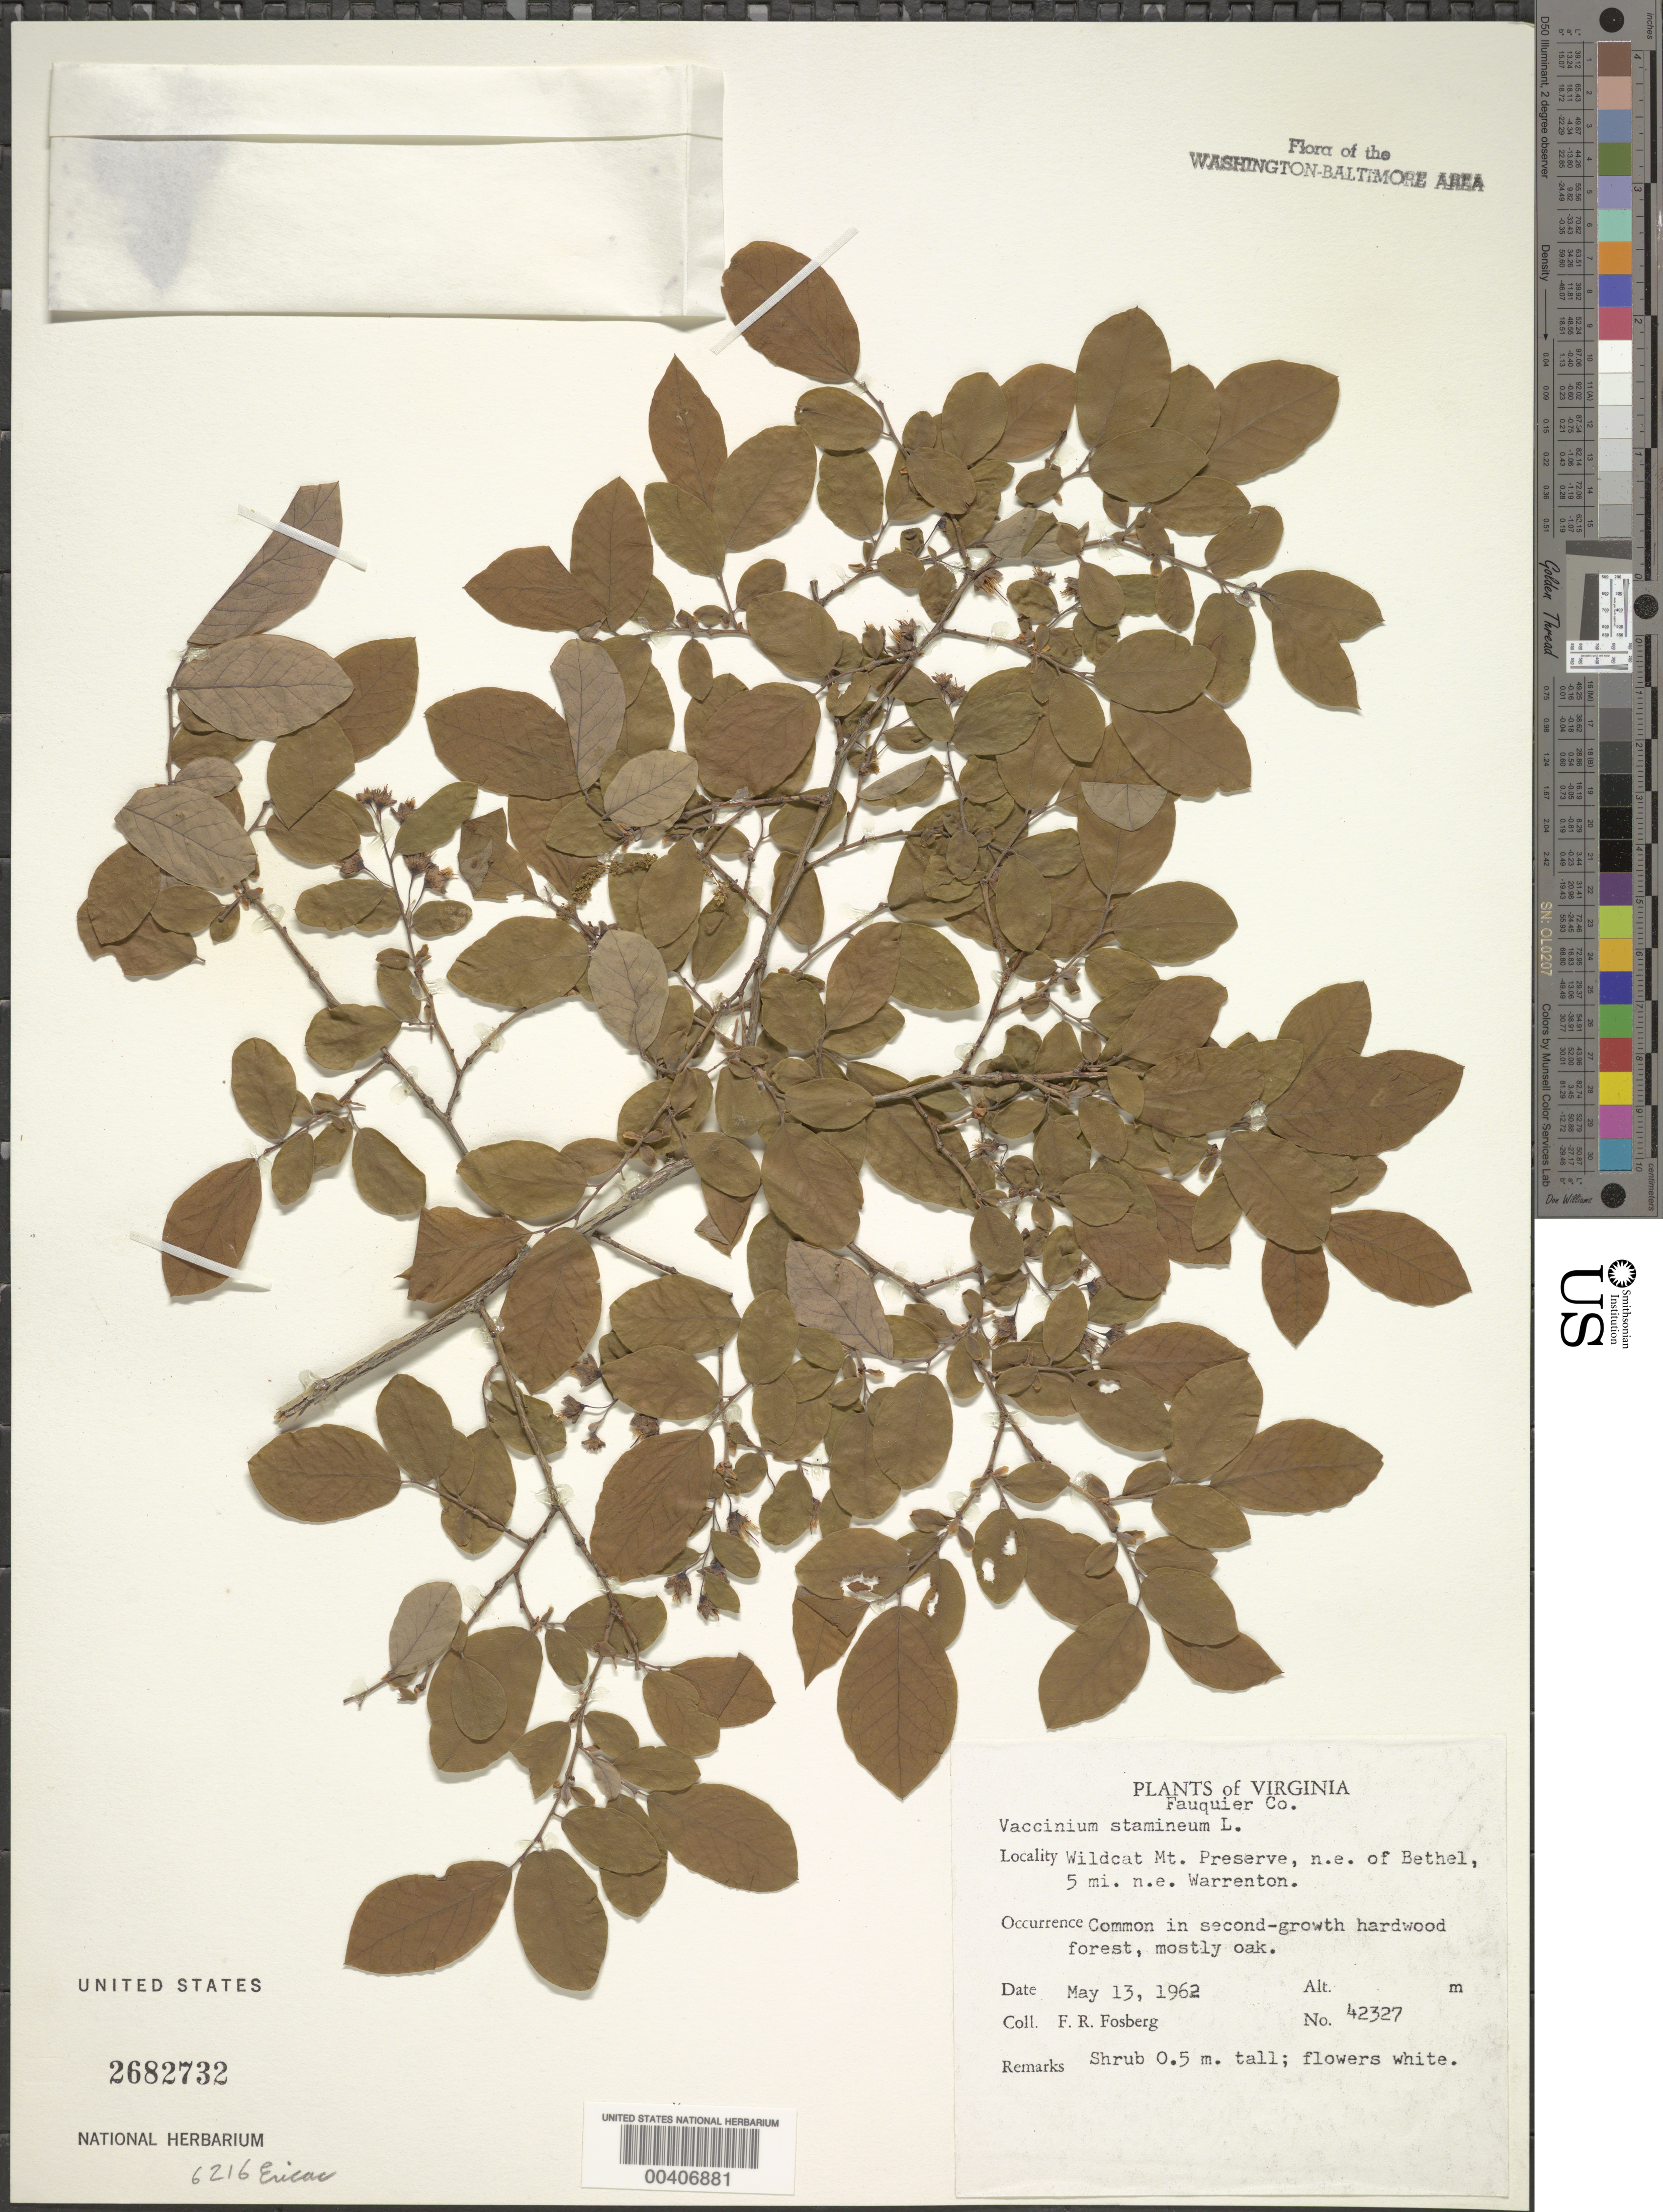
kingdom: Plantae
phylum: Tracheophyta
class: Magnoliopsida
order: Ericales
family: Ericaceae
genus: Vaccinium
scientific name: Vaccinium stamineum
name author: L.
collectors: F. R. Fosberg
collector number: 42327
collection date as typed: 13 May 1962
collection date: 1962-05-13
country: United States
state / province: Virginia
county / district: Fauquier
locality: Wildcat Mountain Preserve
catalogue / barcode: US 2682732